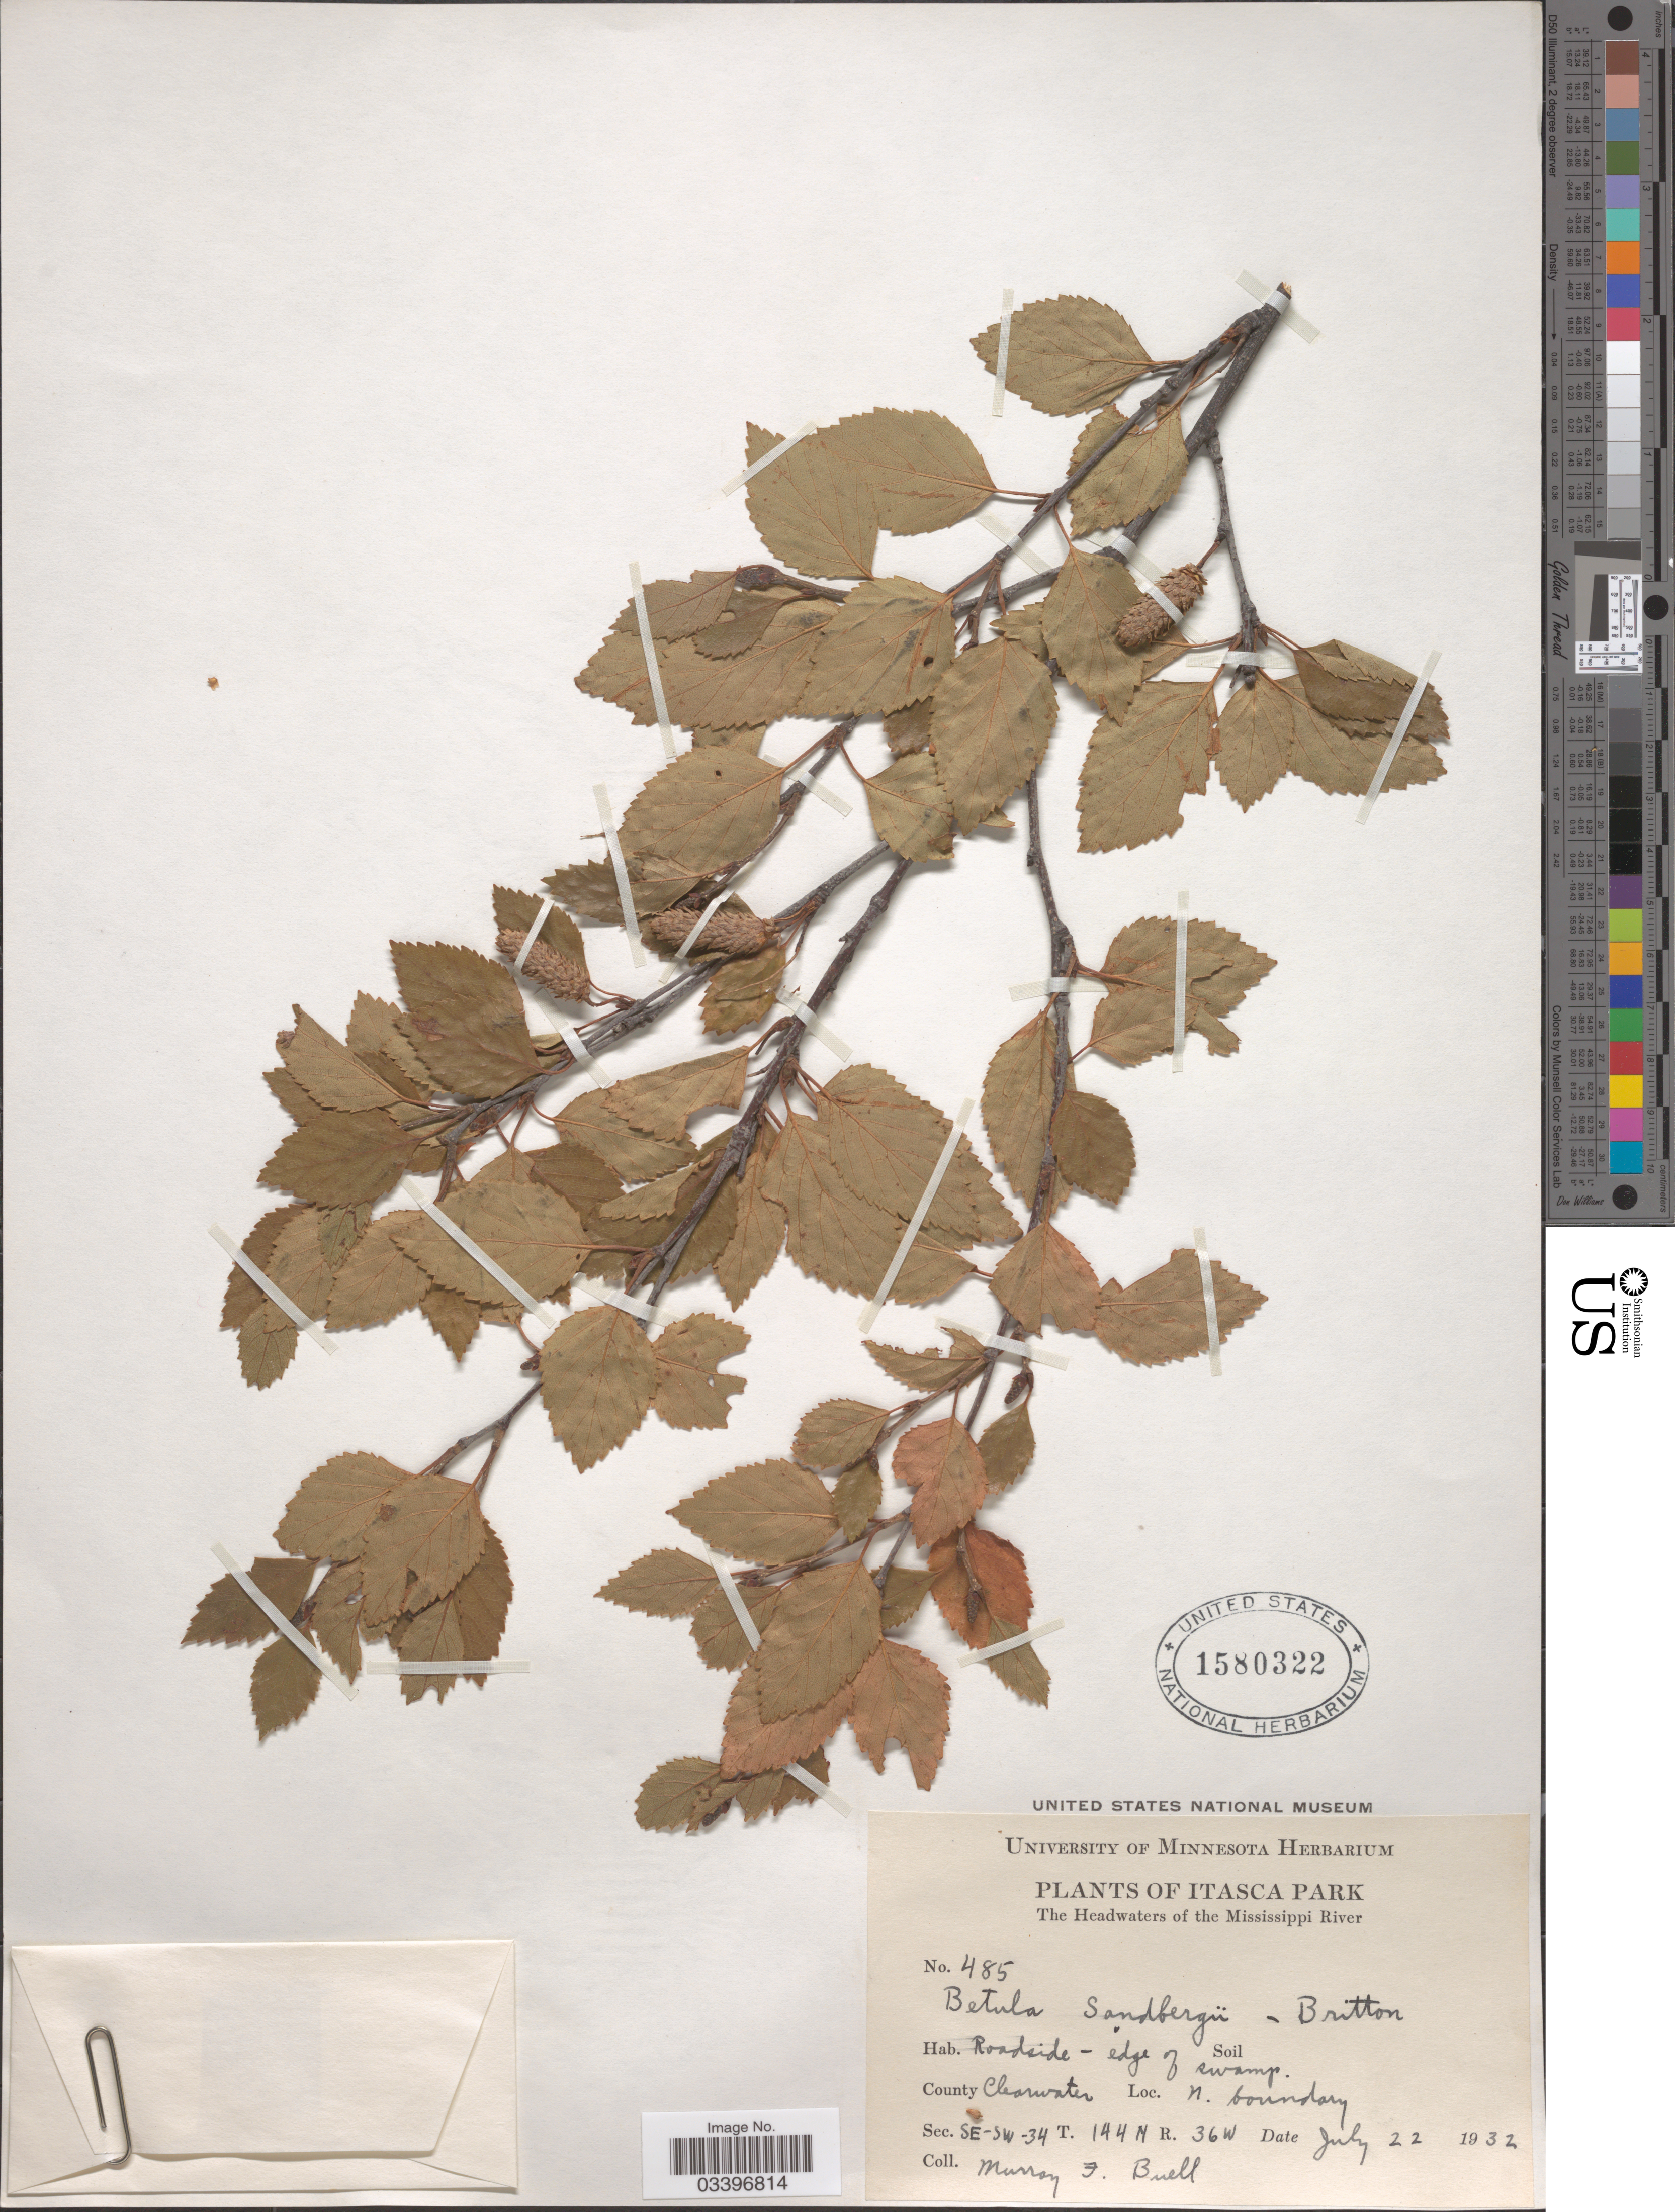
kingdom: Plantae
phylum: Tracheophyta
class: Magnoliopsida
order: Fagales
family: Betulaceae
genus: Betula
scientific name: Betula x sandbergii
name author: Britton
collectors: M. Buell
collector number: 485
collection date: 1932-07-22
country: United States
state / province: Minnesota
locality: Itasca Park. The Headwaters of the Mississippi River. County Clearwater, N. boundary. Sec. SE-SW-34 T. 144 N R. 36W.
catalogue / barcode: US 1580322